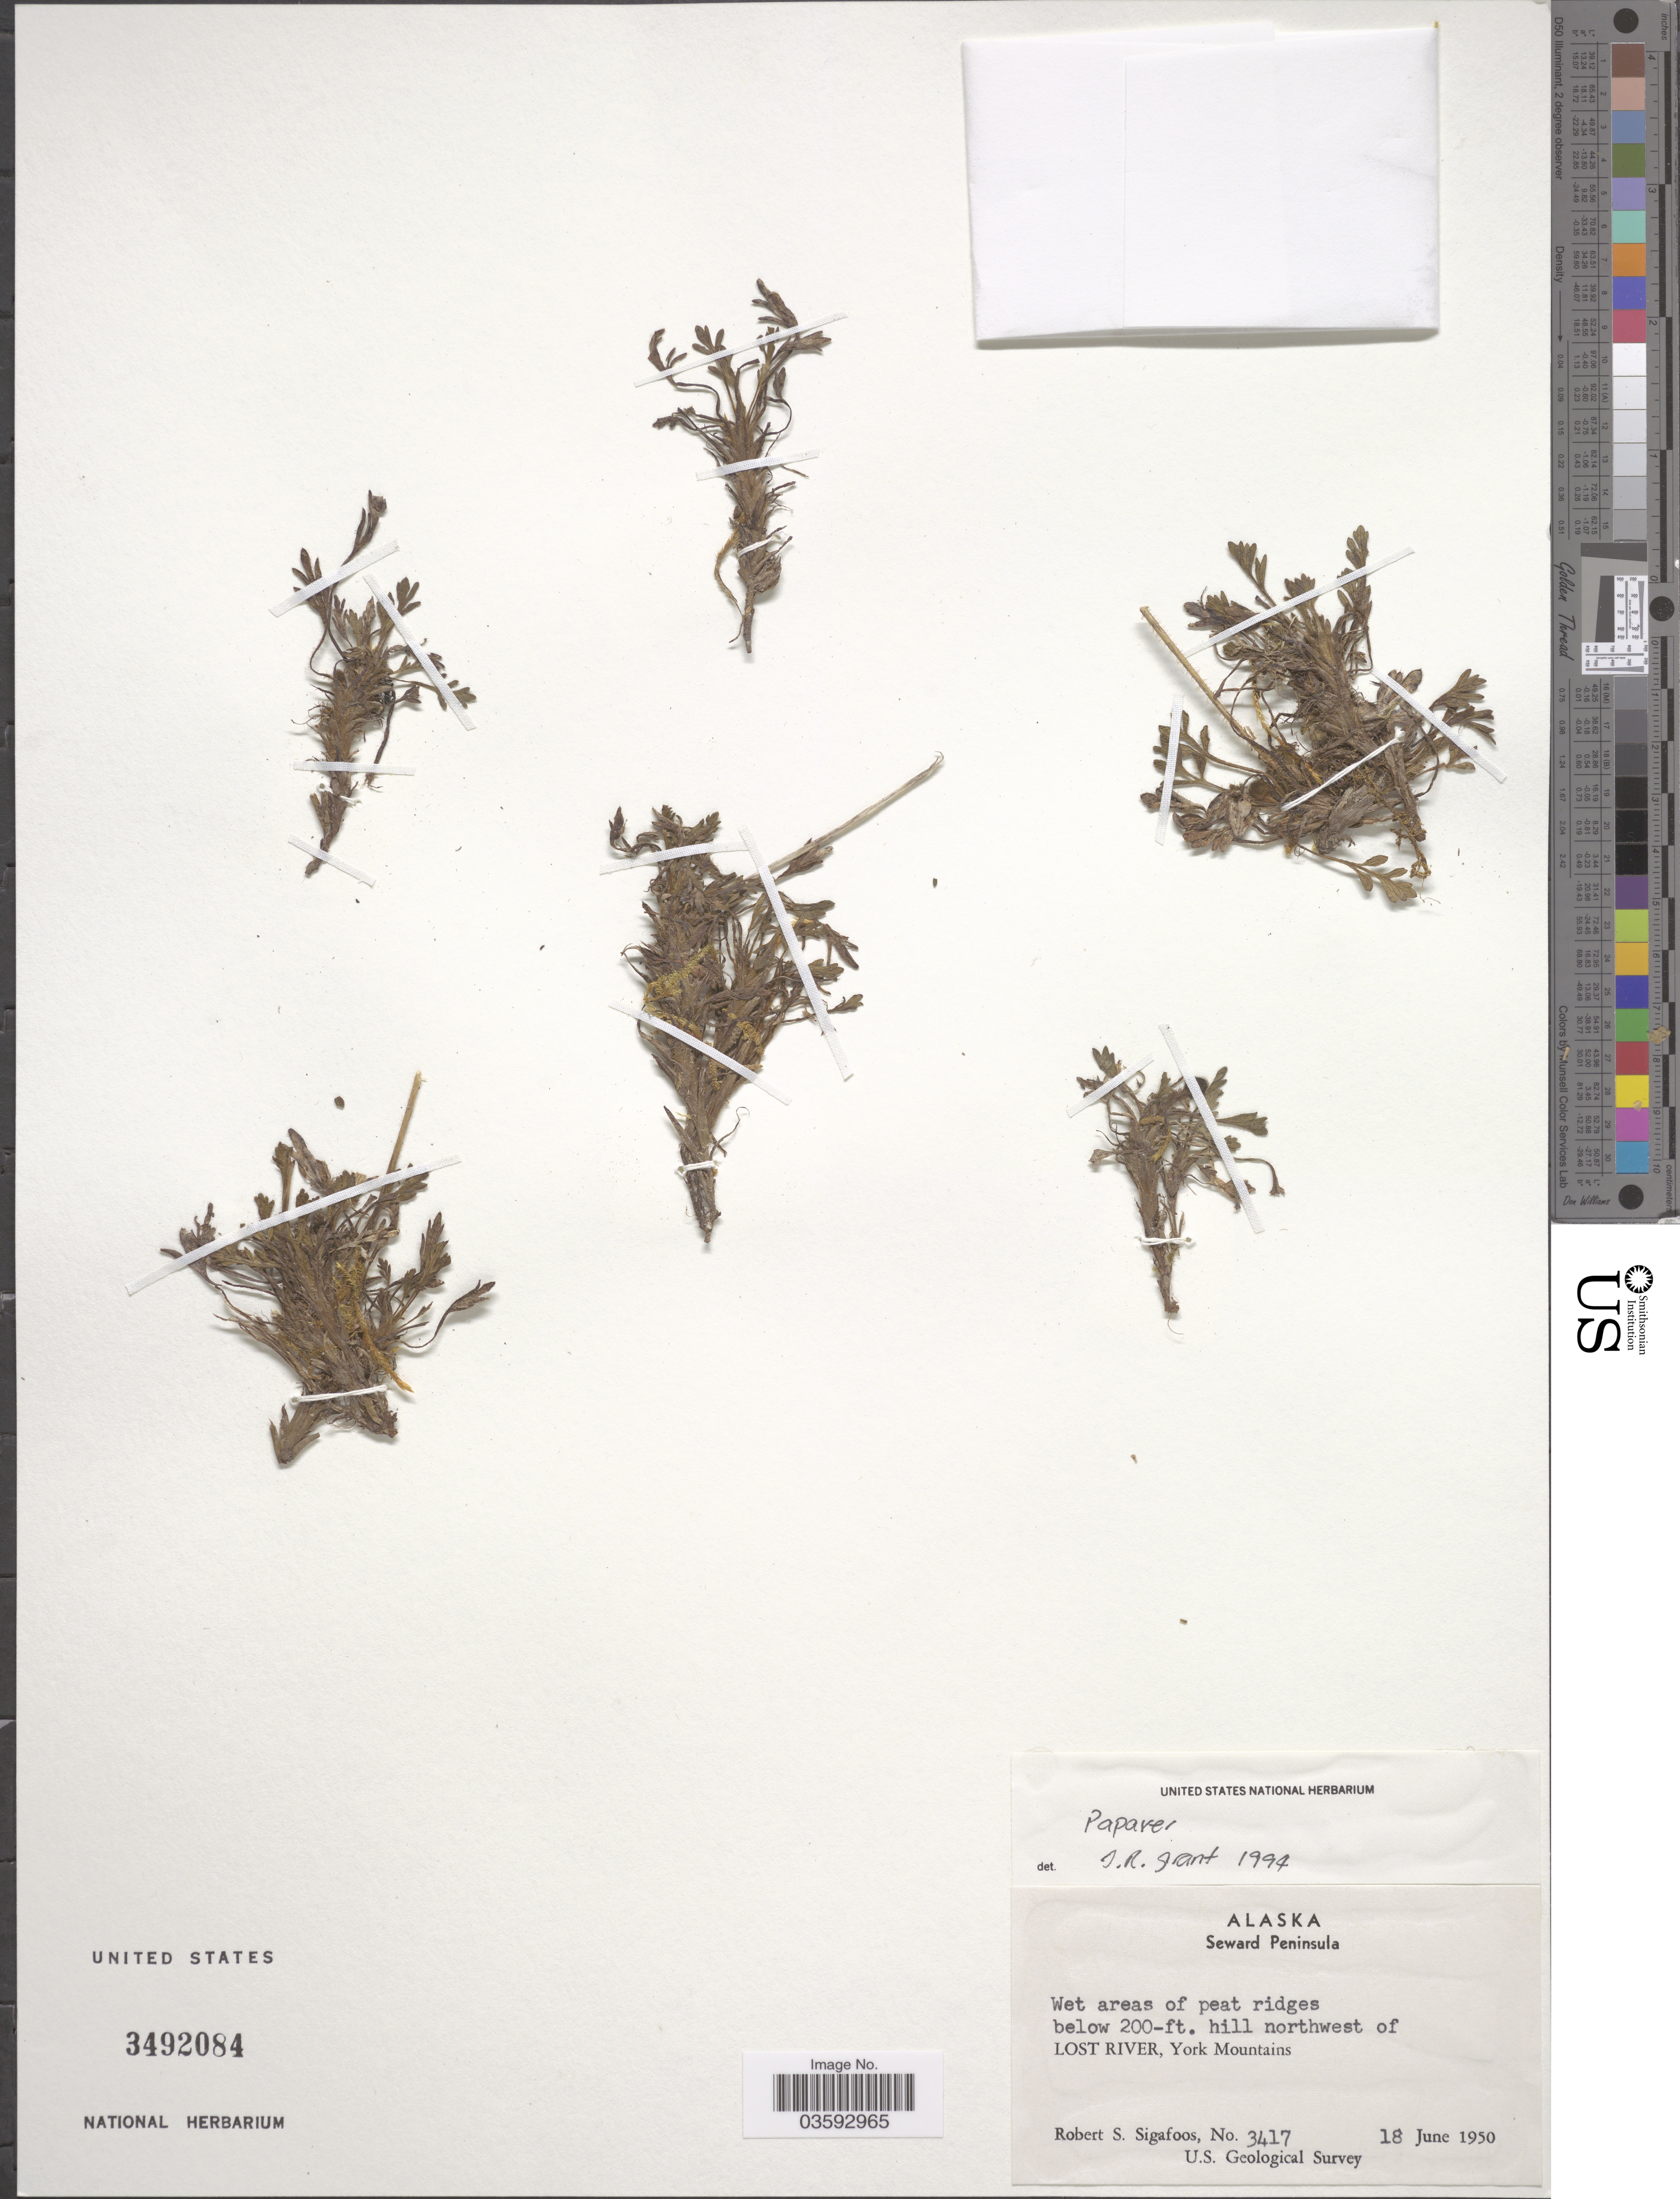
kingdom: Plantae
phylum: Tracheophyta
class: Magnoliopsida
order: Ranunculales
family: Papaveraceae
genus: Papaver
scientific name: Papaver sp.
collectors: R. Sigafoos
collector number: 3417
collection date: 1950-06-18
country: United States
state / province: Alaska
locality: Seward Peninsula. Hill northwest of Lost River, York Mountains.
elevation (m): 61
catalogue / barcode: US 3492084